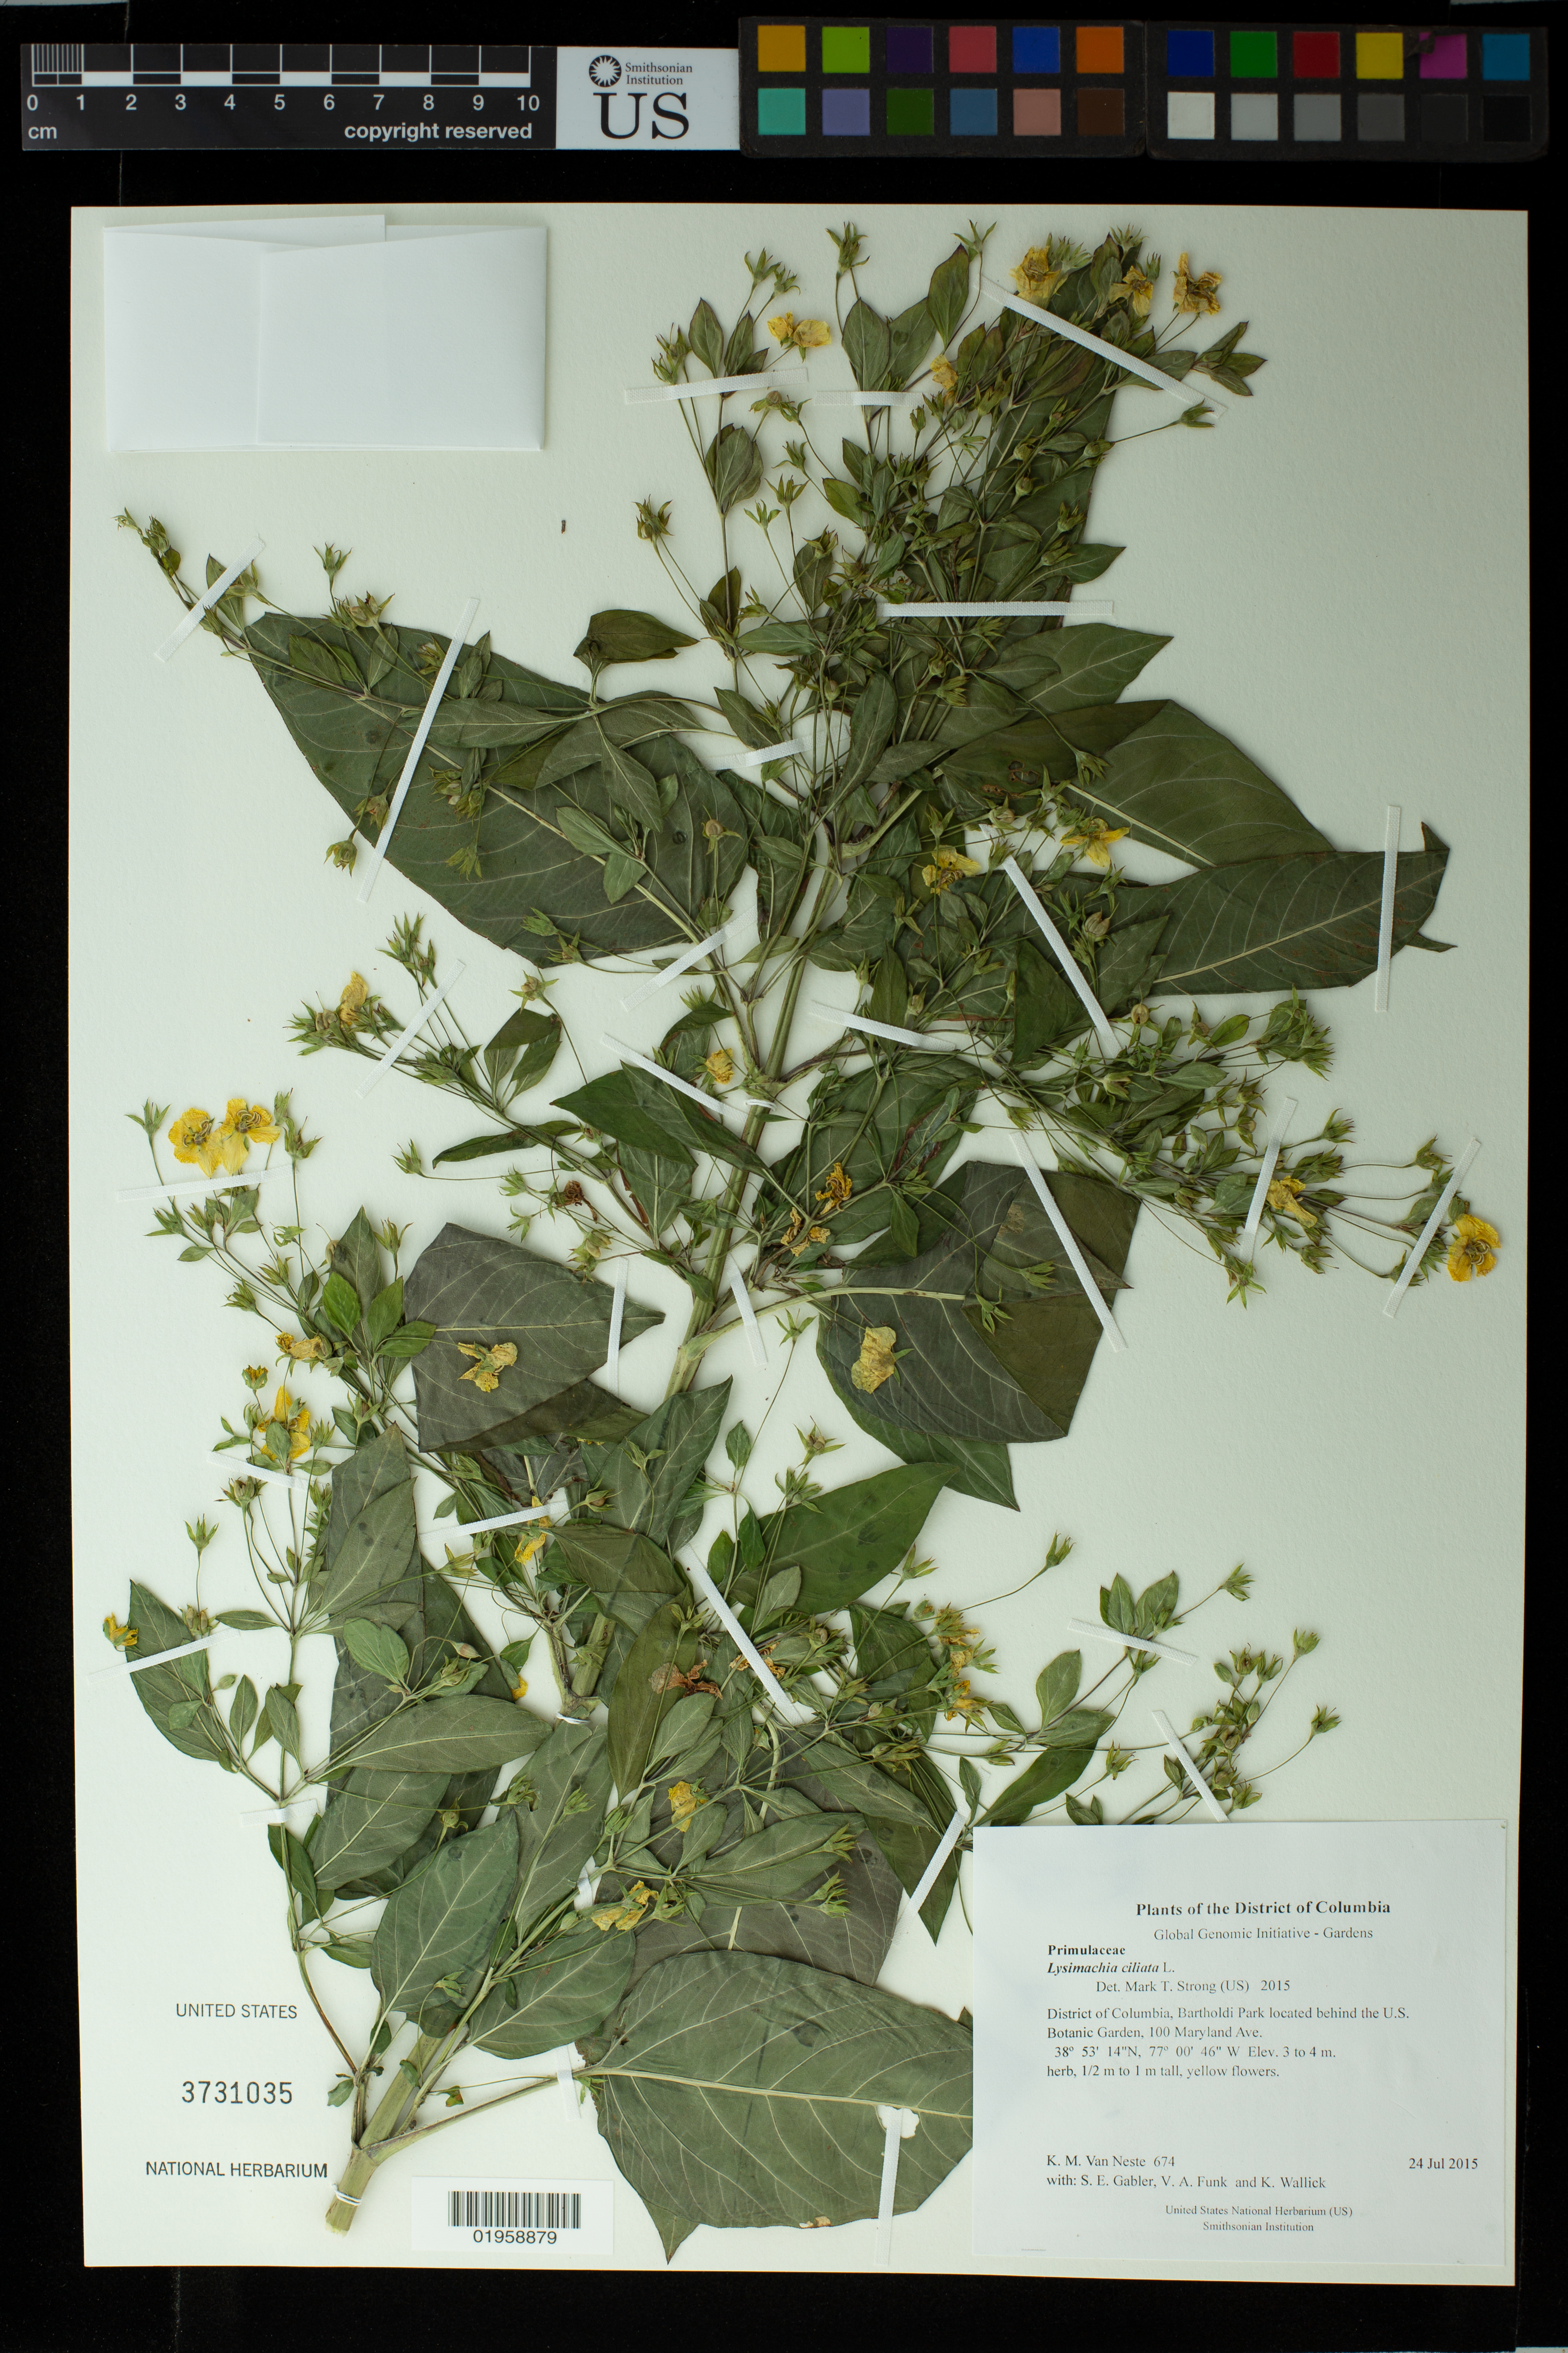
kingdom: Plantae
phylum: Tracheophyta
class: Magnoliopsida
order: Ericales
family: Primulaceae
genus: Lysimachia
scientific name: Lysimachia ciliata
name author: L.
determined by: Strong, M. T., (US), Smithsonian Institution - National Museum of Natural History (UNITED STATES)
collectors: K. M. Van Neste, S. E. Gabler, V. Funk & K. Wallick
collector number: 674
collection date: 2015-07-24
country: United States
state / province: District of Columbia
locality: Bartholdi Park located behind the U.S. Botanic Garden, 100 Maryland Ave.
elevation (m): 3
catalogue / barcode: US 3731035